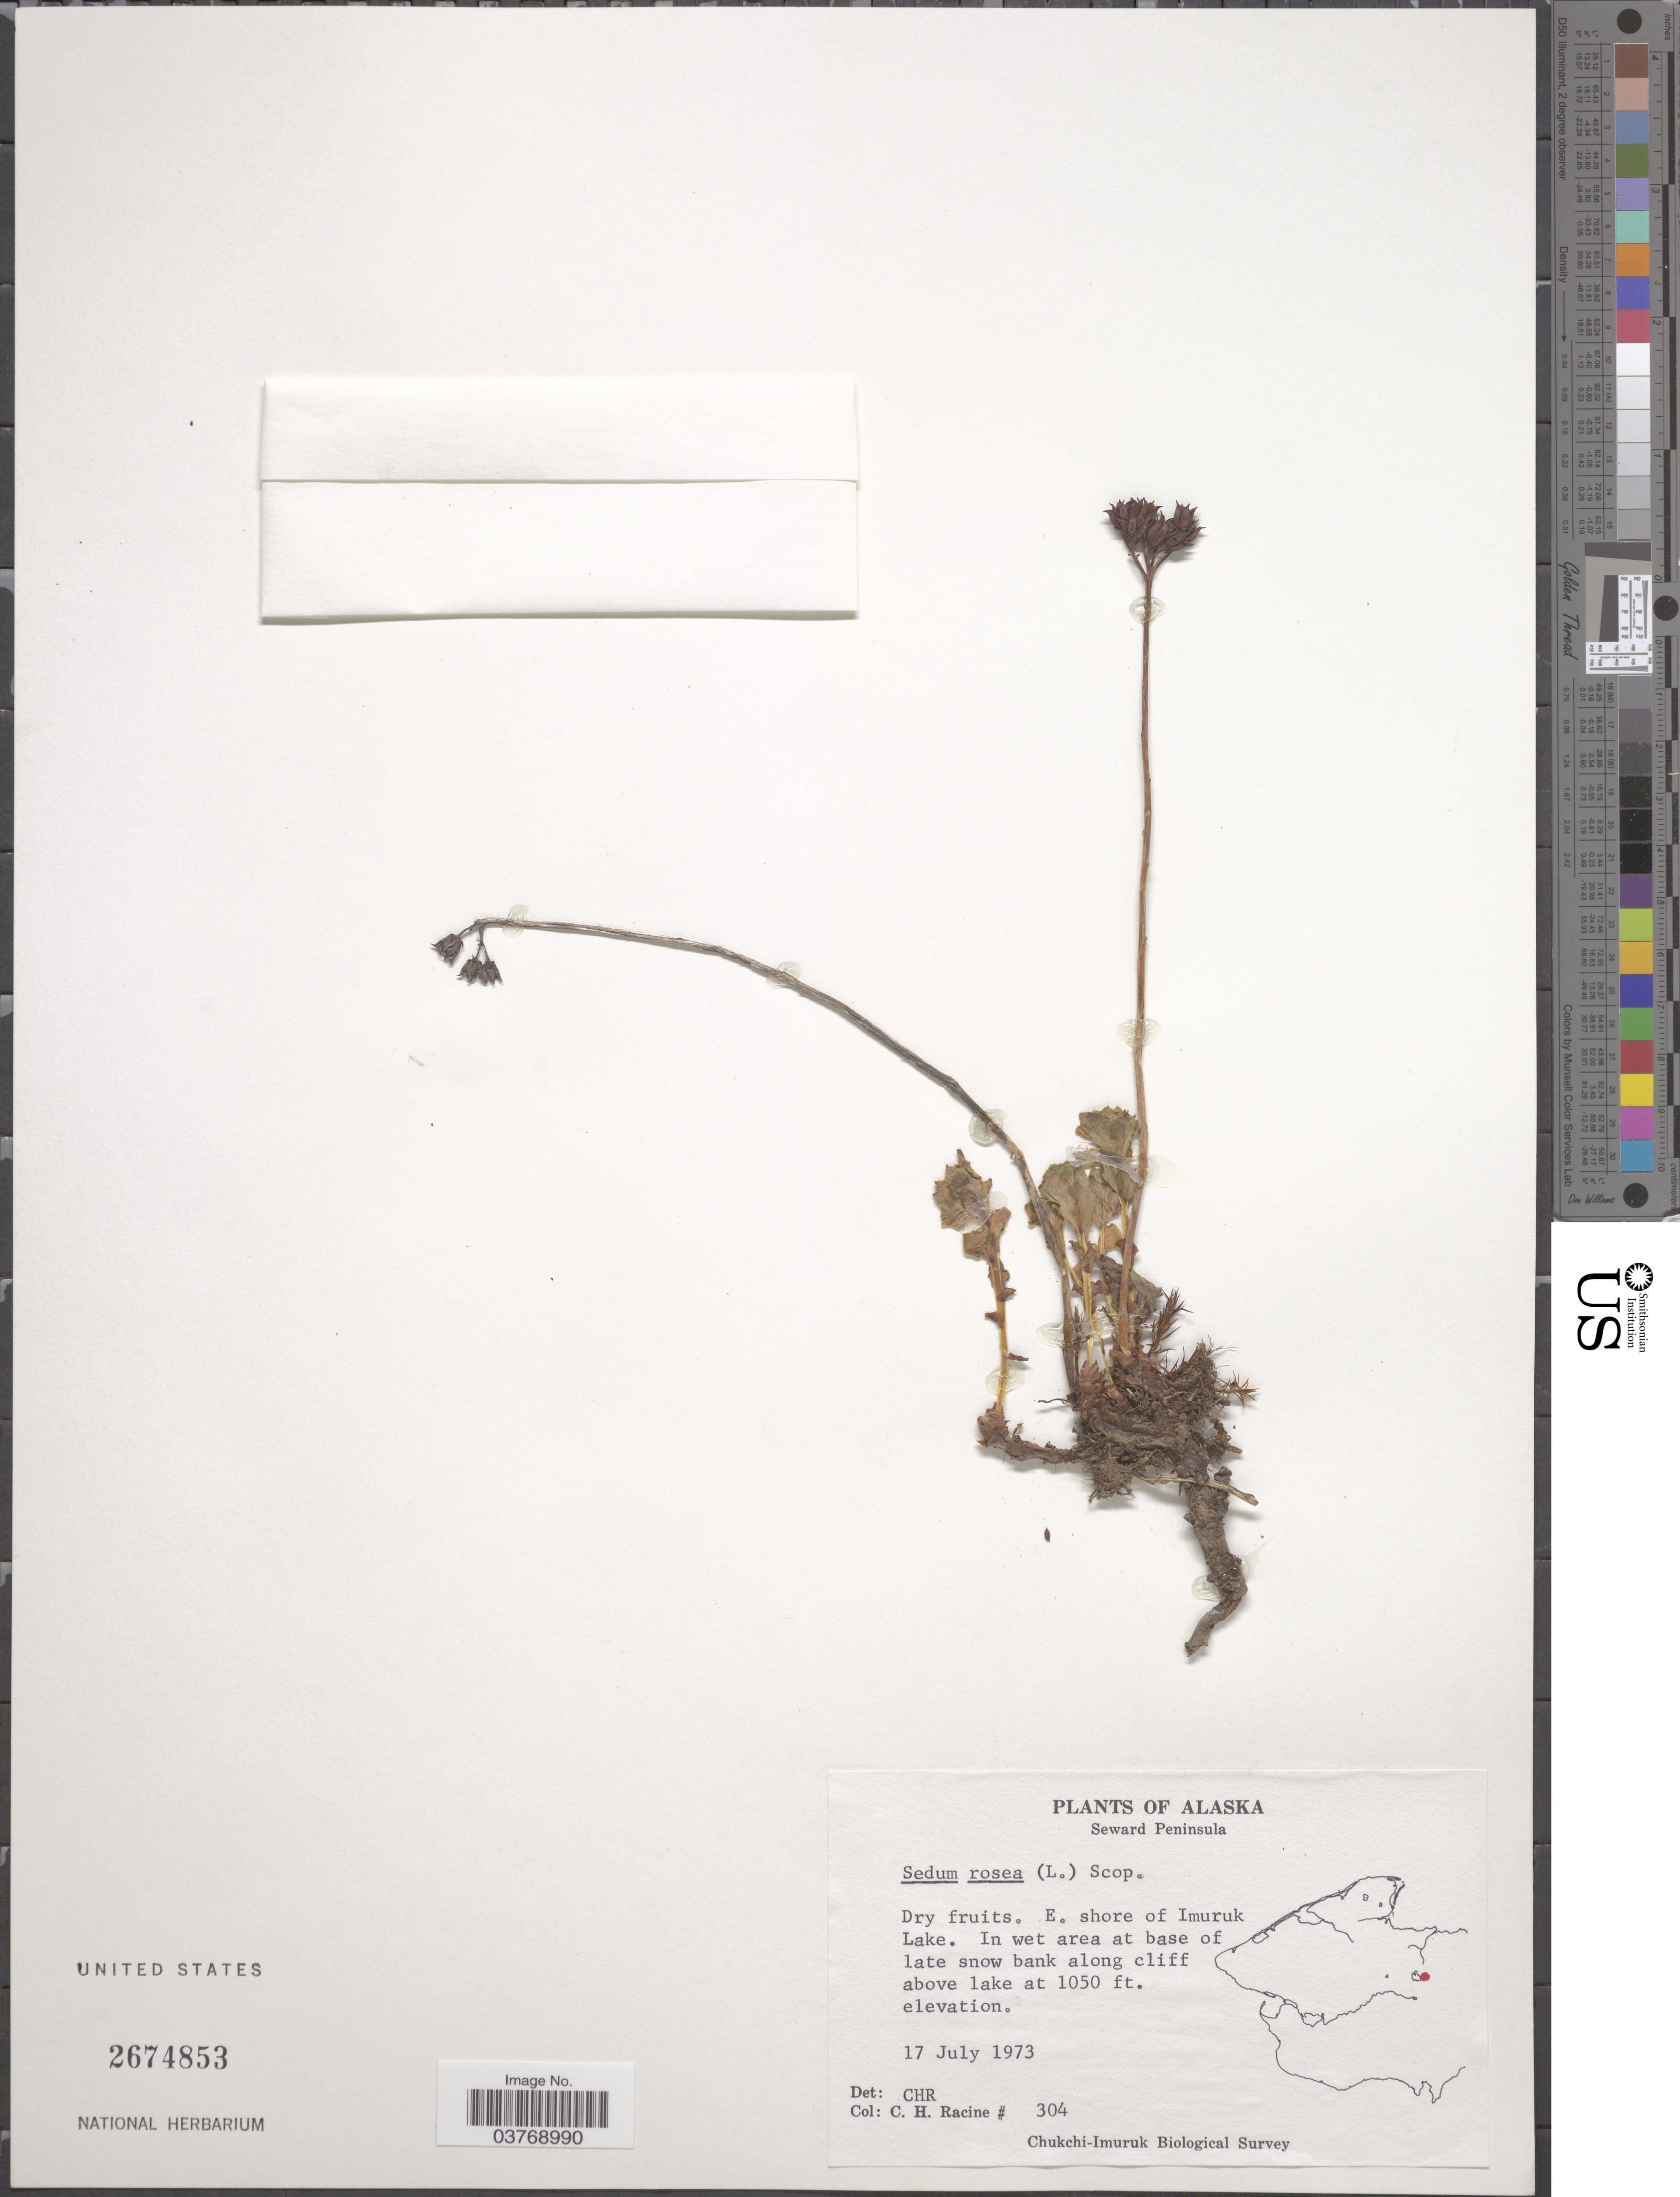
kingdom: Plantae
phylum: Tracheophyta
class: Magnoliopsida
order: Saxifragales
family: Crassulaceae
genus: Rhodiola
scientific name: Rhodiola rosea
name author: L.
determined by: Strong, Mark T., (BOT), Smithsonian Institution - National Museum of Natural History (UNITED STATES)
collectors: C. Racine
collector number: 304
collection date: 1973-07-17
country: United States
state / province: Alaska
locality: Seward Peninsula. E. shore of Imuruk Lake. In wet area at base of late snow bank along cliff above lake.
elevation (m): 320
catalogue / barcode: US 2674853